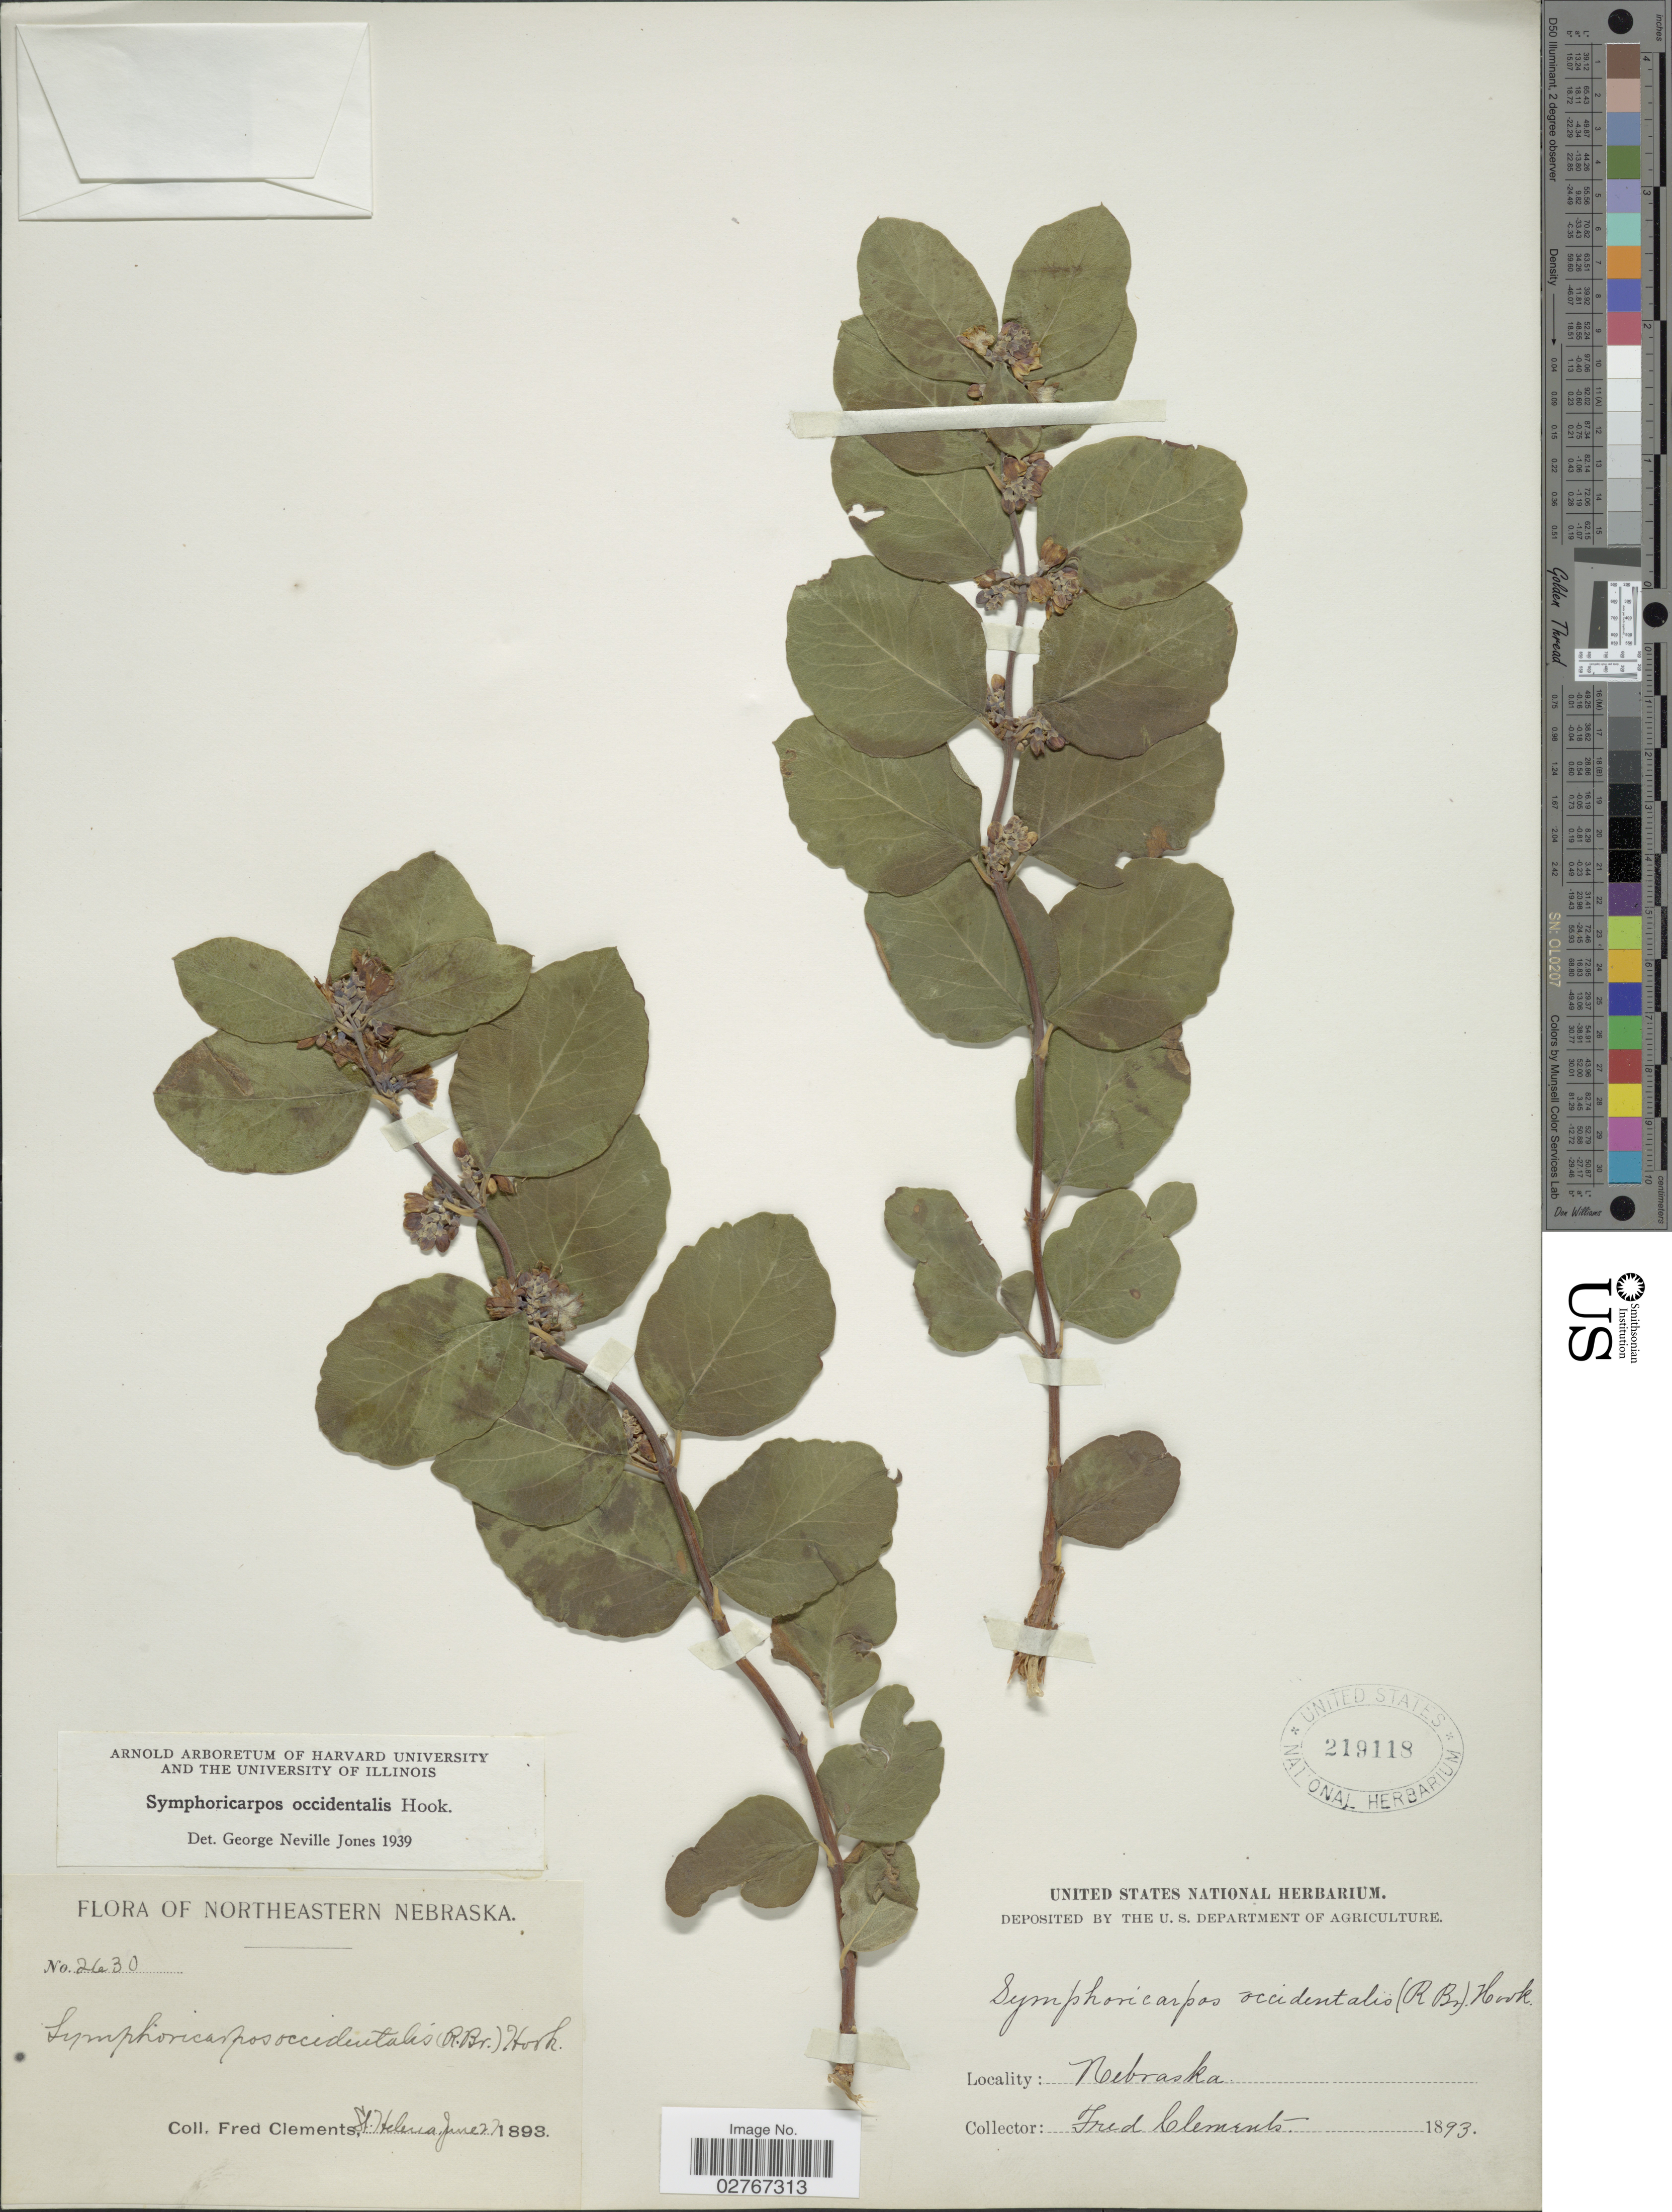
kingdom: Plantae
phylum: Tracheophyta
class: Magnoliopsida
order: Dipsacales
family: Caprifoliaceae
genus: Symphoricarpos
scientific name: Symphoricarpos occidentalis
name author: (R. Br.) Hook.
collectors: F. Clements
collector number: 2630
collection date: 1893-06-27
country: United States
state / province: Nebraska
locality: Northeastern Nebraska. St. Helena.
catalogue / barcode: US 219118